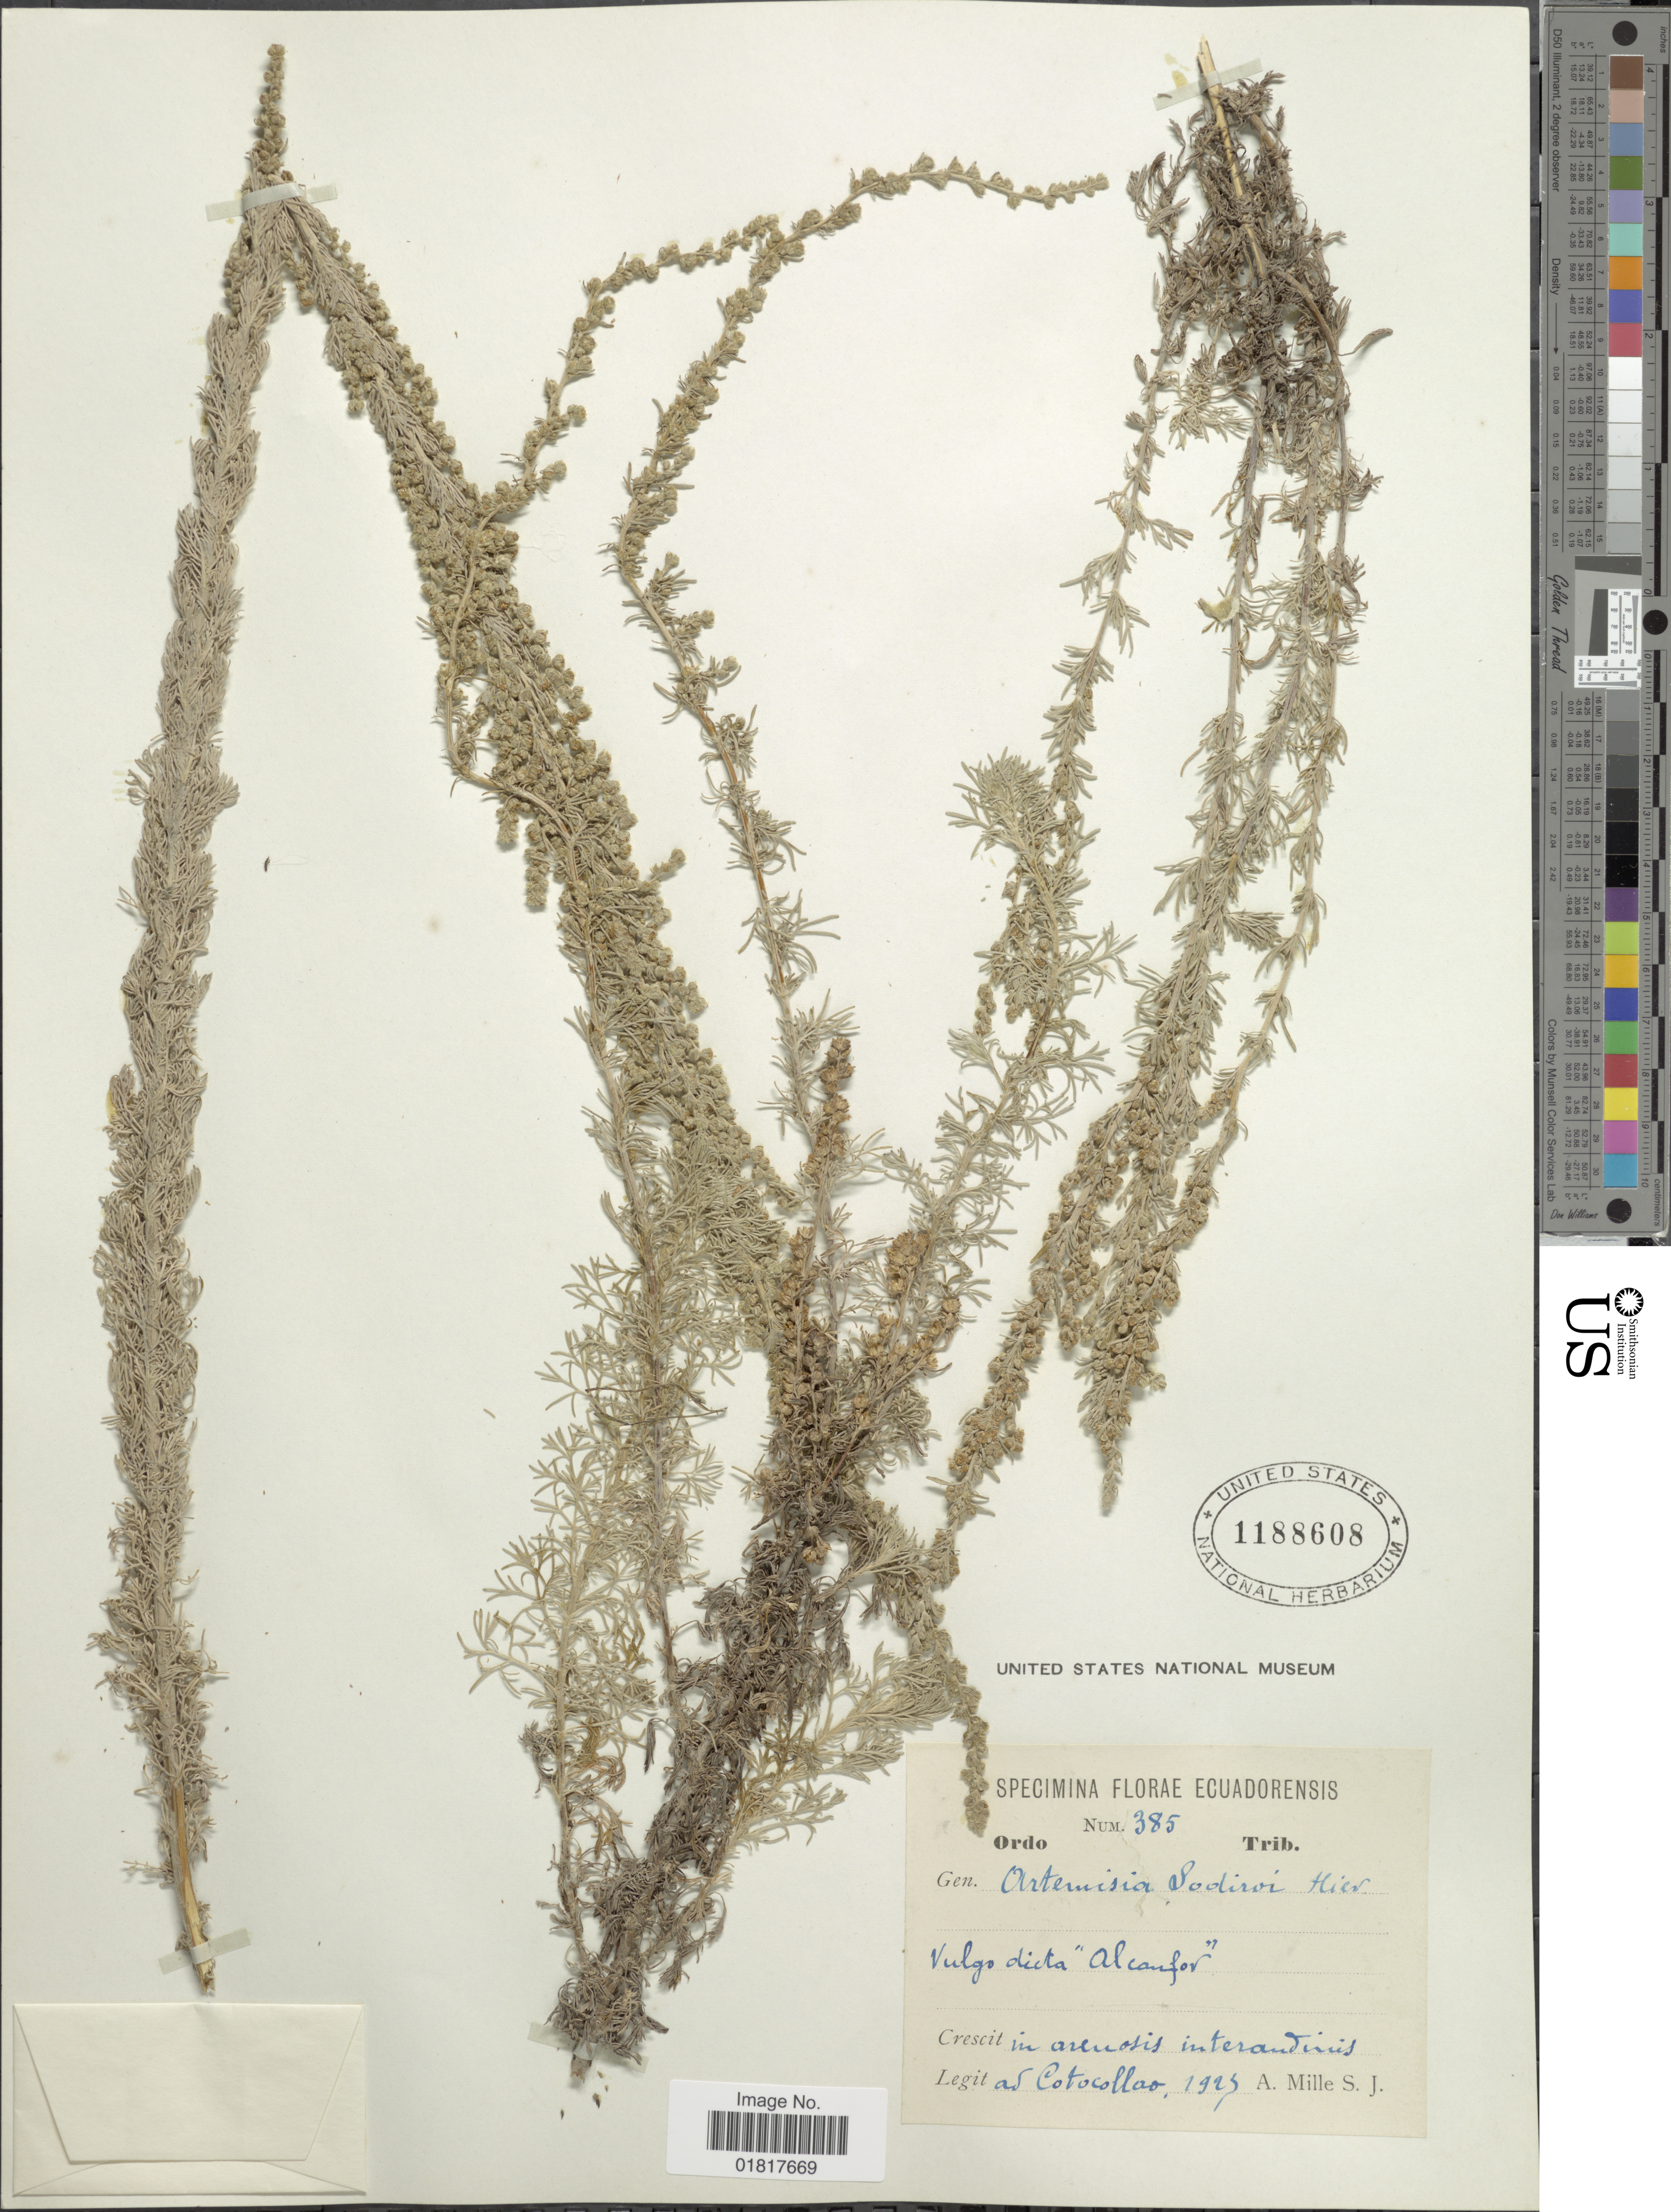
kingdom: Plantae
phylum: Tracheophyta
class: Magnoliopsida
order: Asterales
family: Asteraceae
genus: Artemisia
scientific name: Artemisia sodiroi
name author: Hieron.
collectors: A. Mille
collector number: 385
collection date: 1923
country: Ecuador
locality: In arenosis interandinis ad Cotocollao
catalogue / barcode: US 1188608